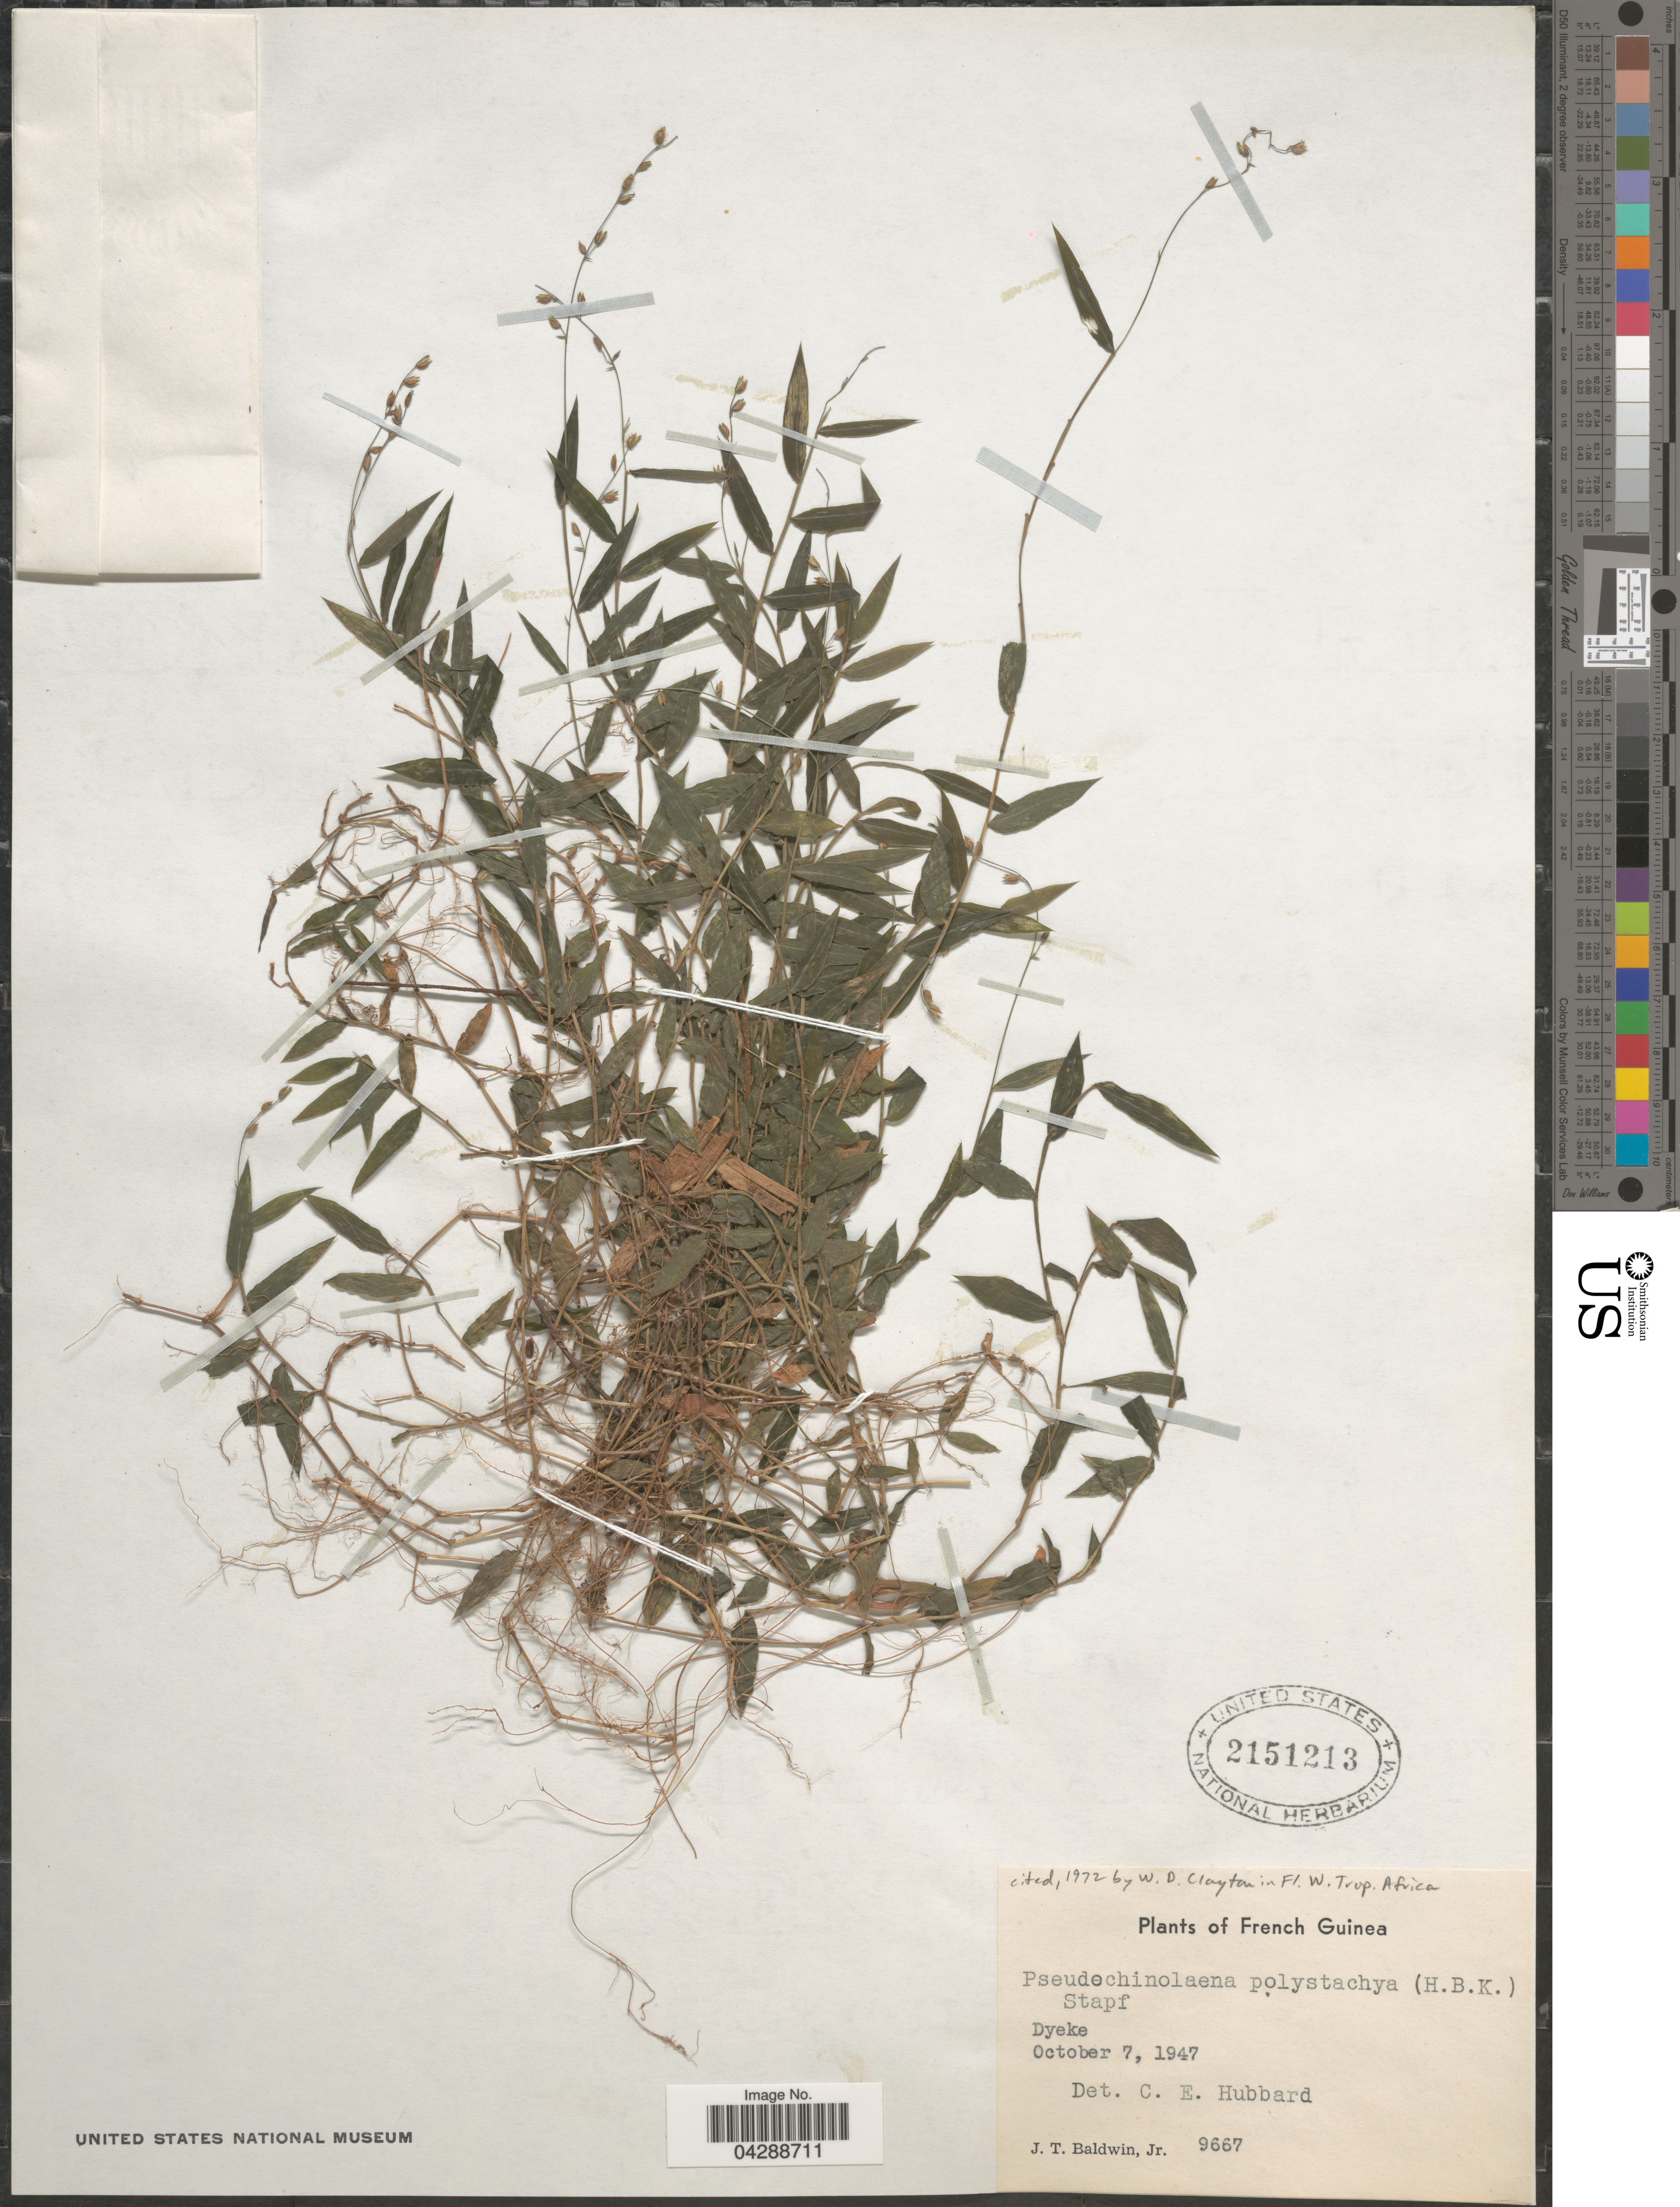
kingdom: Plantae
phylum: Tracheophyta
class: Liliopsida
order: Poales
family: Poaceae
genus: Pseudechinolaena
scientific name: Pseudechinolaena polystachya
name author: (Kunth) Stapf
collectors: J. T. Baldwin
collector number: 9667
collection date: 1947-10-07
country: French Guiana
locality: French Guinea. Dyeke.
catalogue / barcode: US 2151213